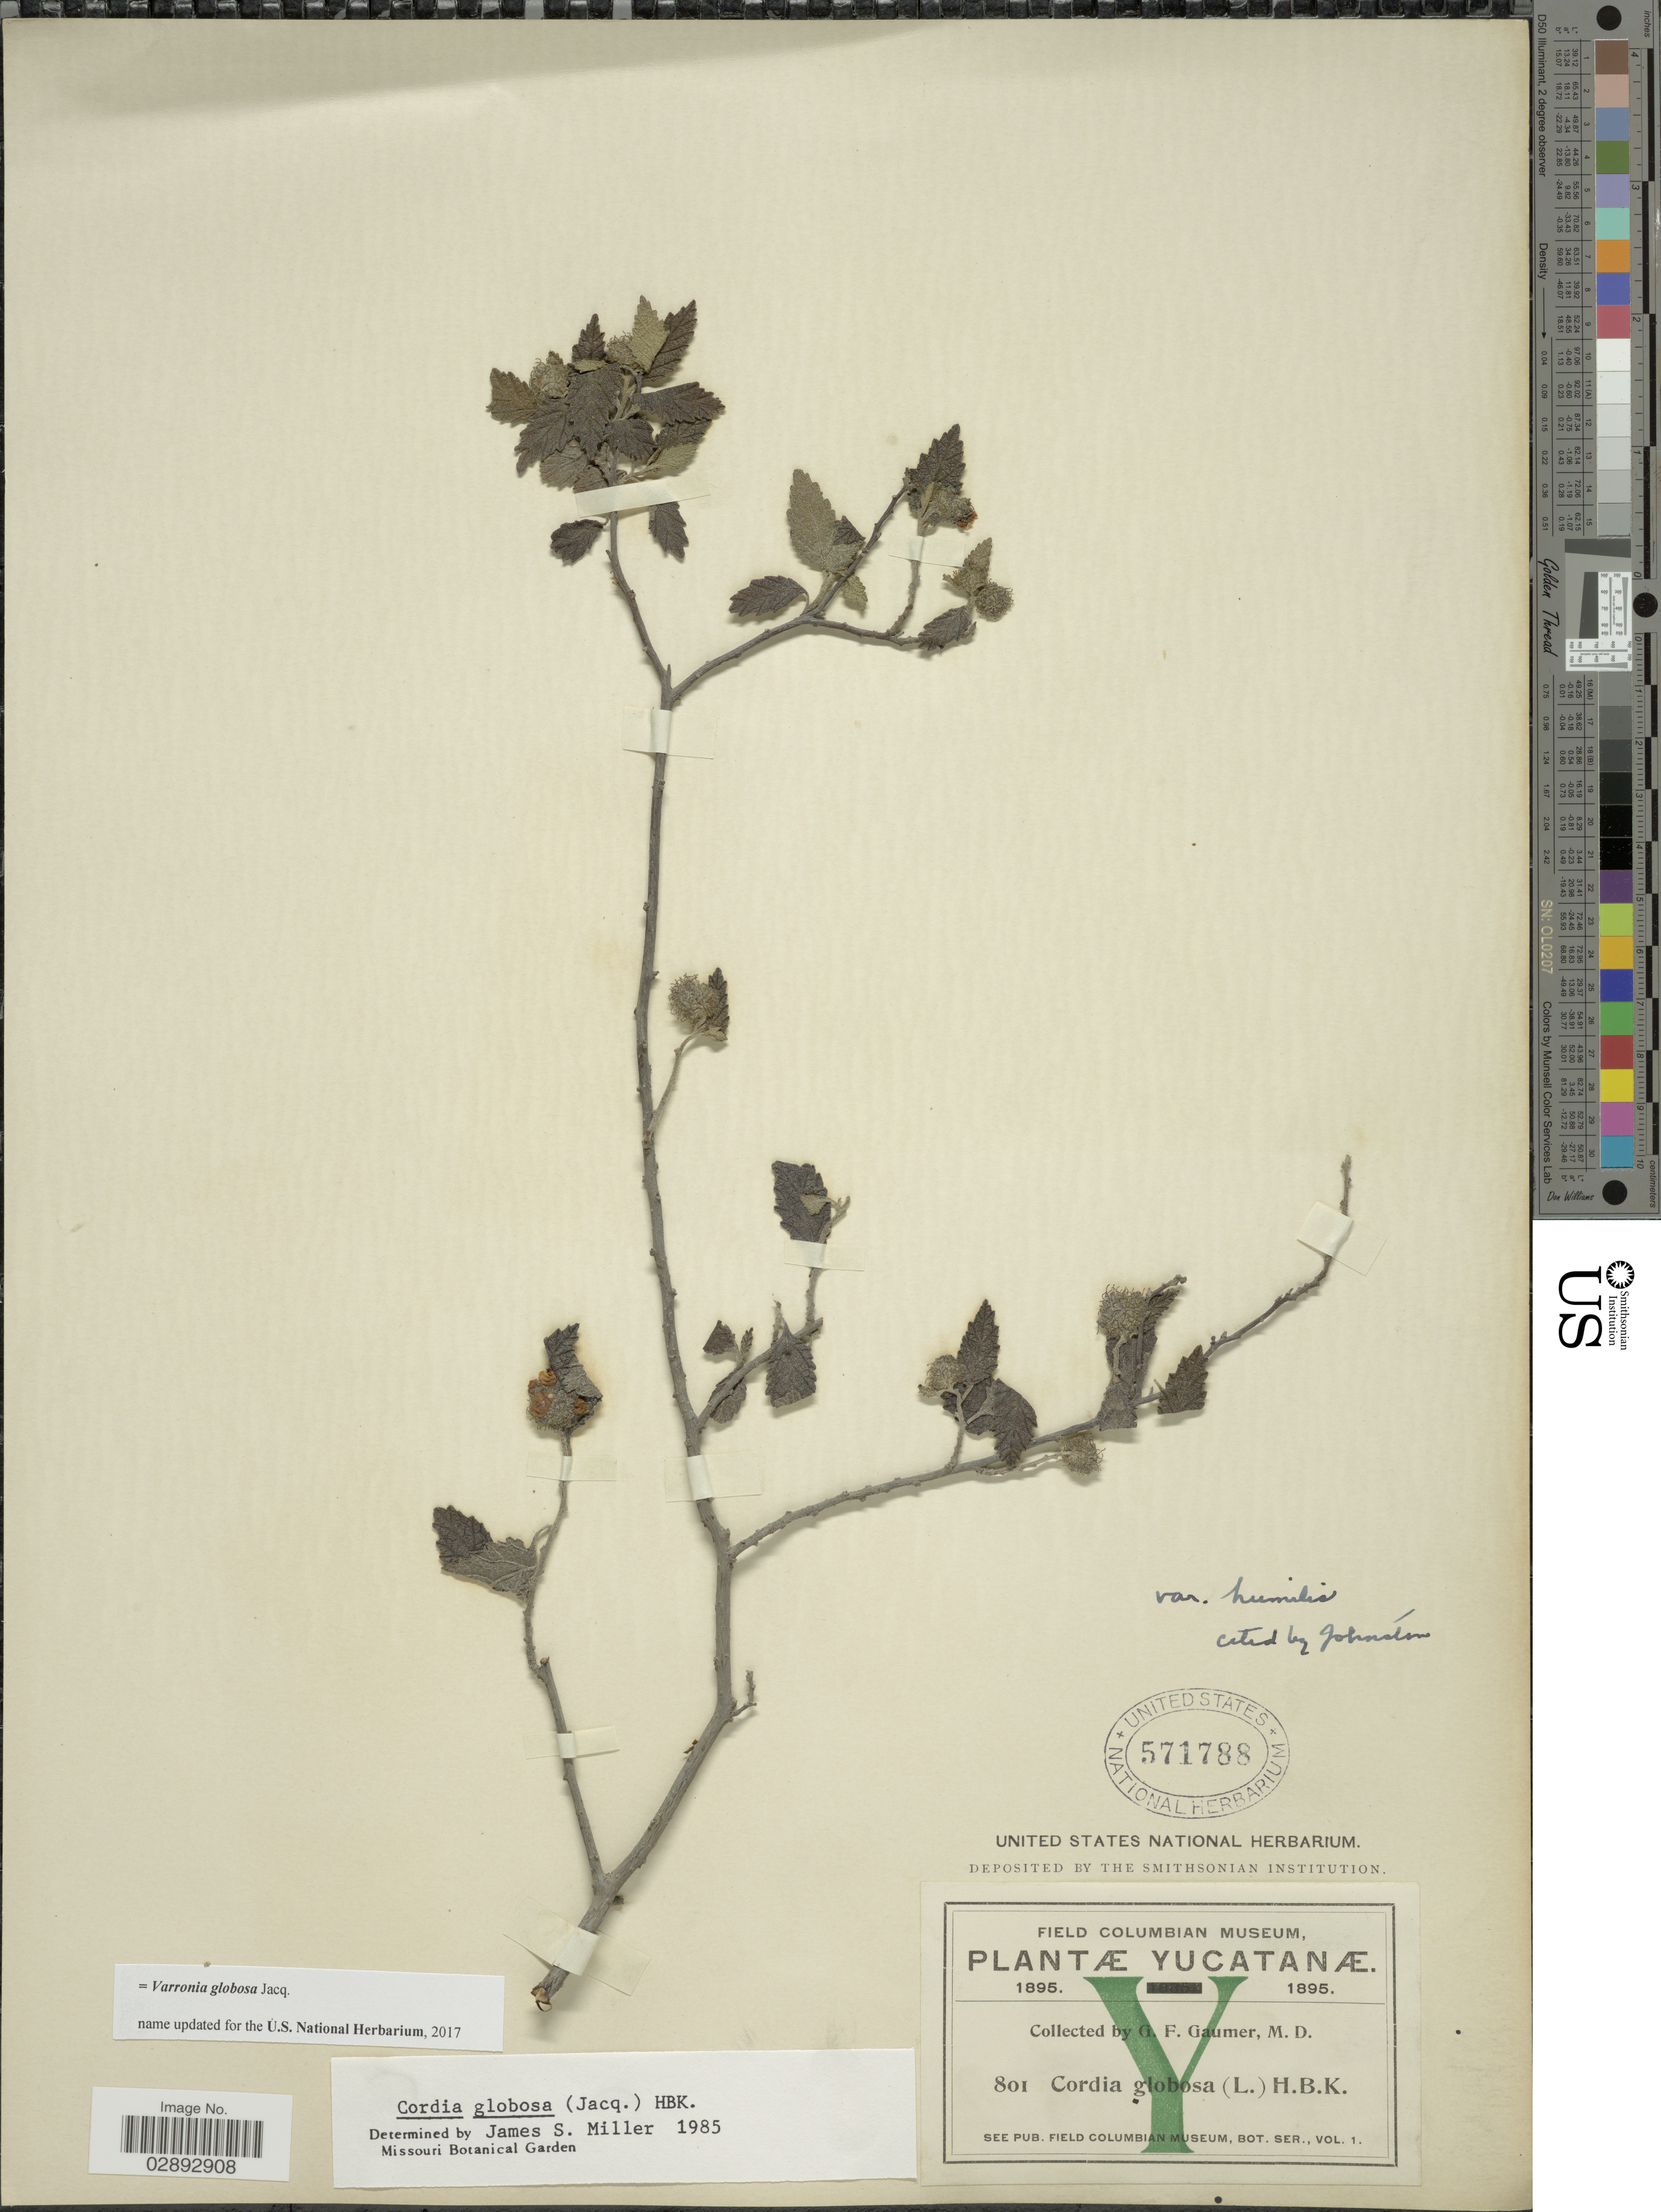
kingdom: Plantae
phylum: Tracheophyta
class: Magnoliopsida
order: Boraginales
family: Cordiaceae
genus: Varronia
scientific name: Varronia globosa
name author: Jacq.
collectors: G. F. Gaumer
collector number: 801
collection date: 1895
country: Mexico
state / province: Yucatán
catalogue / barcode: US 571788